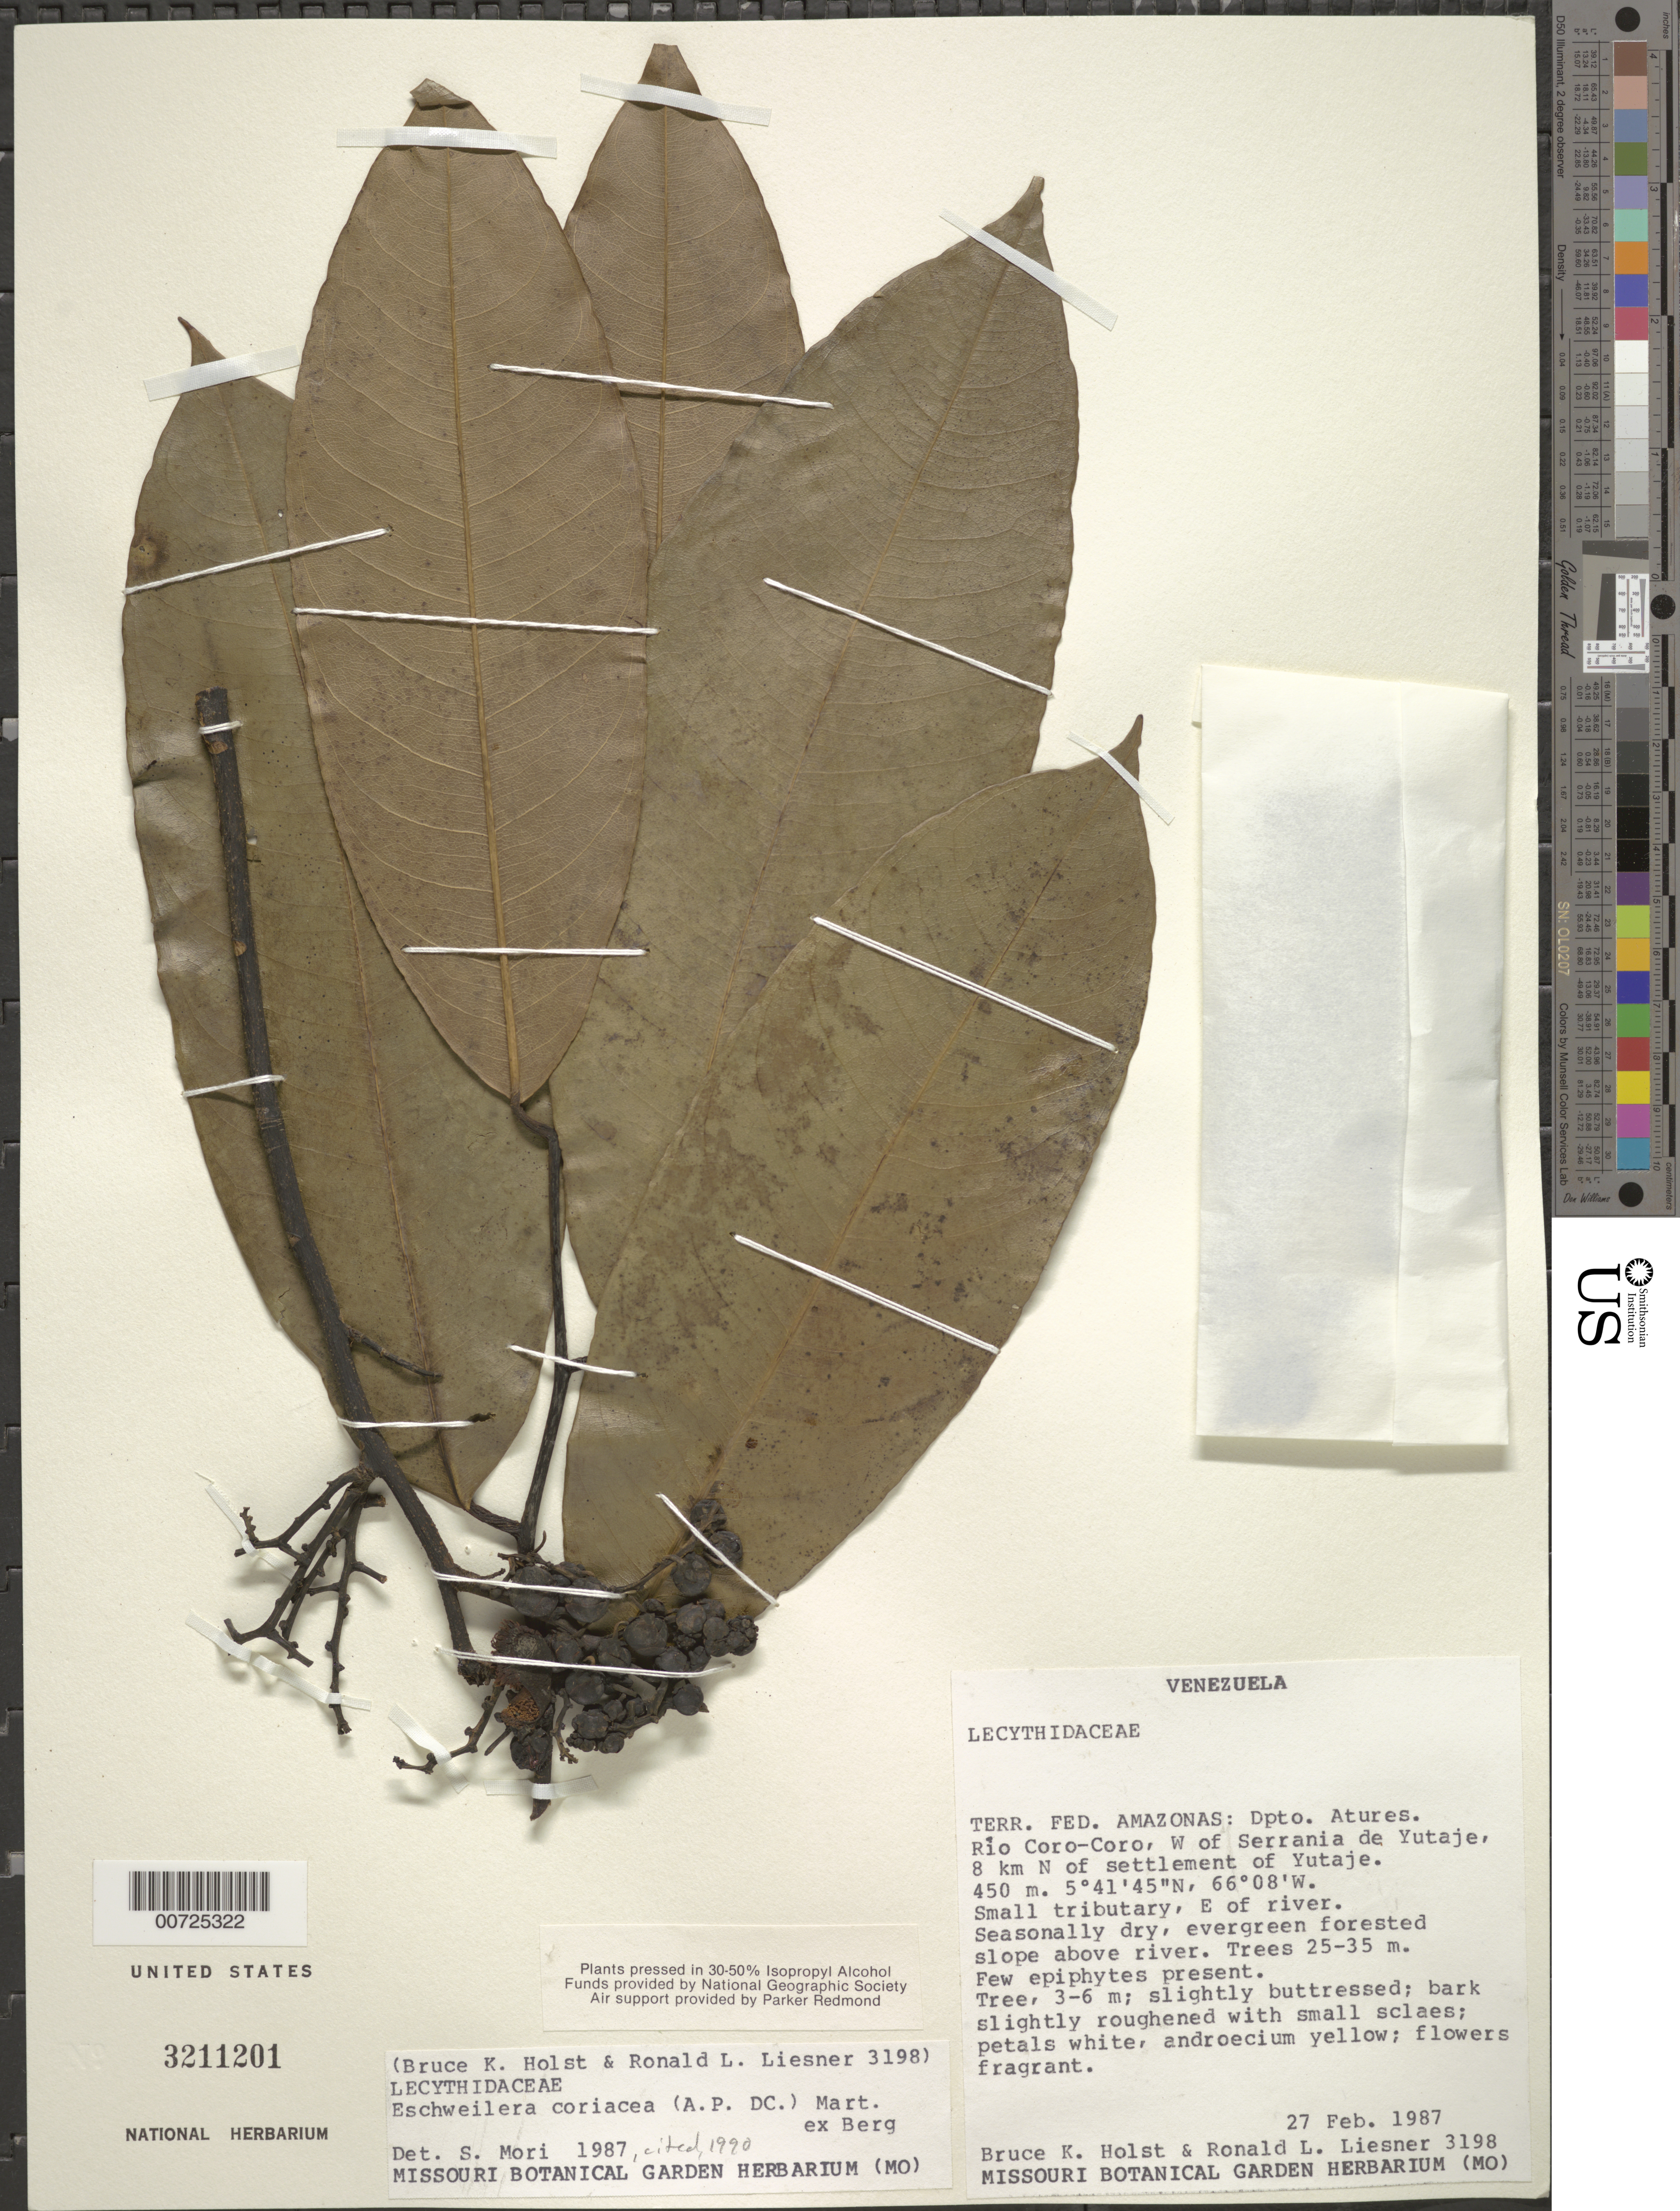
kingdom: Plantae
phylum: Tracheophyta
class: Magnoliopsida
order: Ericales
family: Lecythidaceae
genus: Eschweilera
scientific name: Eschweilera coriacea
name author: (DC.) S.A. Mori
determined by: Mori, Scott A.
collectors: B. Holst & R. L. Liesner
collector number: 3198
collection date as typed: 27-Feb-87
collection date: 1987-02-27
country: Venezuela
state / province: Amazonas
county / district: Atures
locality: Río Coro-Coro, W of Serrania de Yutajé, 8 km N of Yutajé settlement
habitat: Seasonally dry evergreen forested slope above river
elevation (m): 450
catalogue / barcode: US 3211201